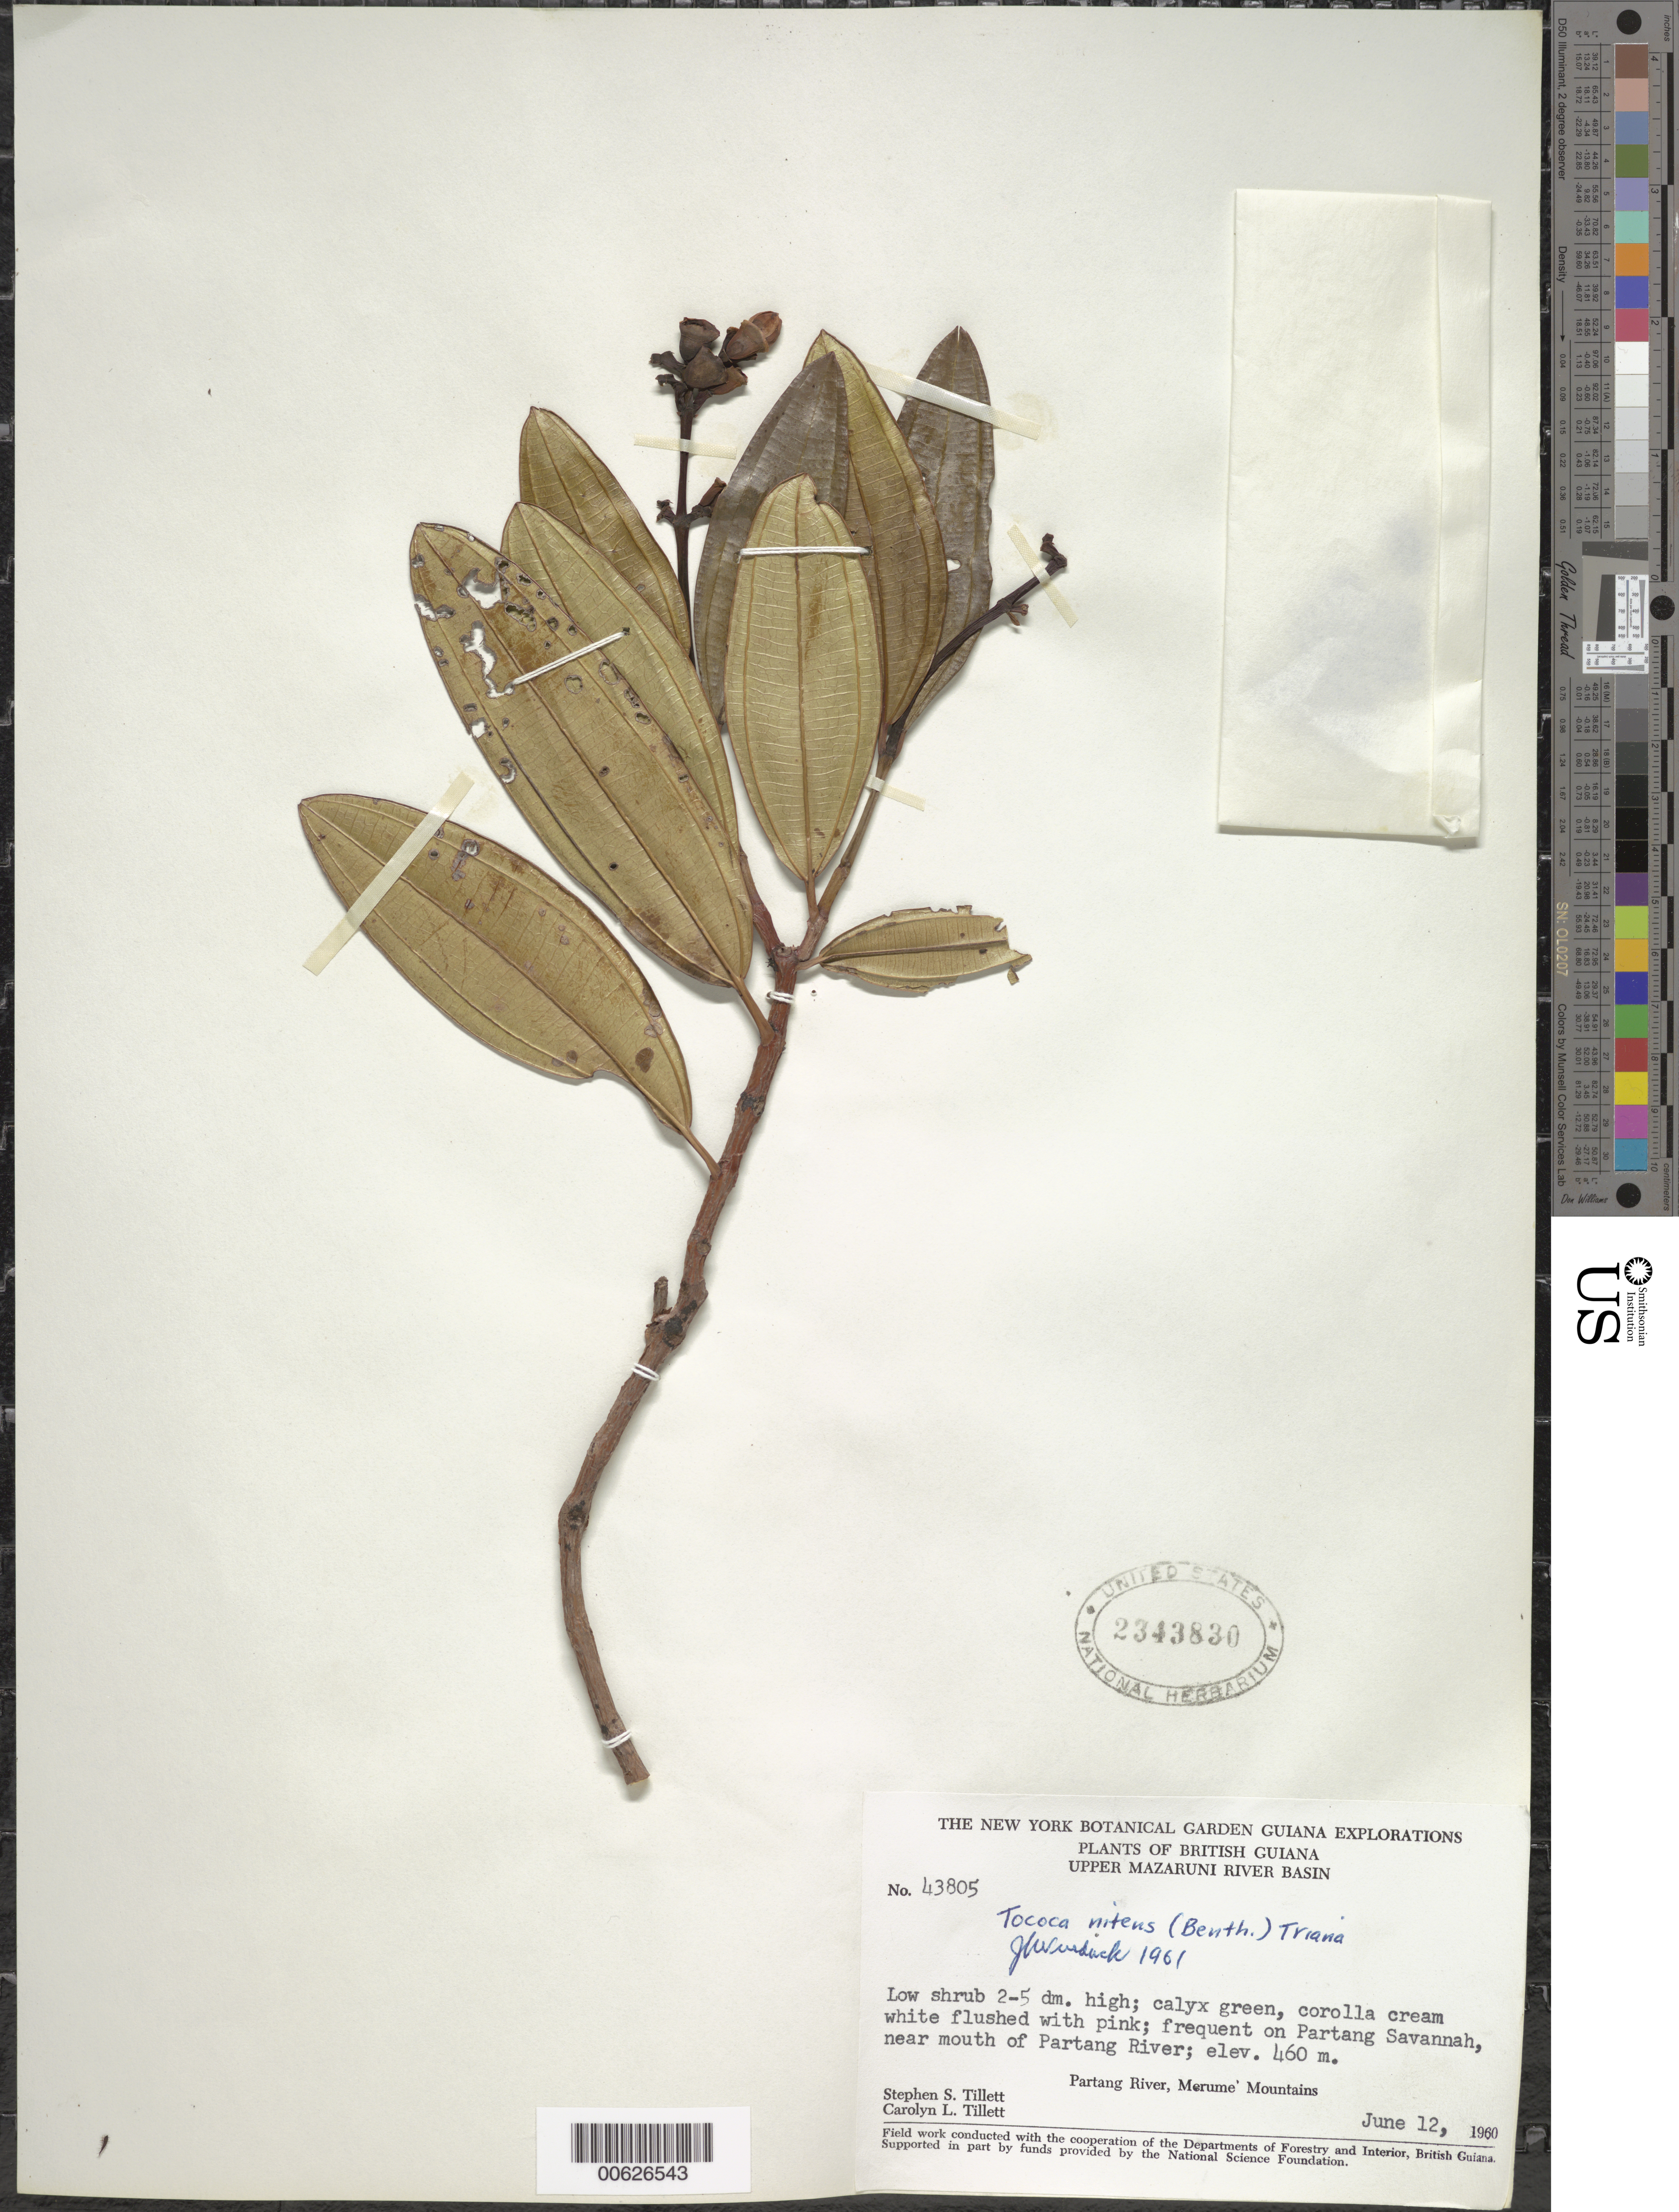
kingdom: Plantae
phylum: Tracheophyta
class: Magnoliopsida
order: Myrtales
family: Melastomataceae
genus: Tococa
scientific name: Tococa nitens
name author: (Benth.) Triana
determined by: Wurdack, John J., (US), US (UNITED STATES)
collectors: S. S. Tillett, C. L. Tillett & B. Maguire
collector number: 43805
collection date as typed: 12-Jun-60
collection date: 1960-06-12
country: Guyana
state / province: Cuyuni-Mazaruni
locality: Partang R., near mouth on Mazaruni R., Merume Mts.; Partang Savannah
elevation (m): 460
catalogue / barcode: US 2343830